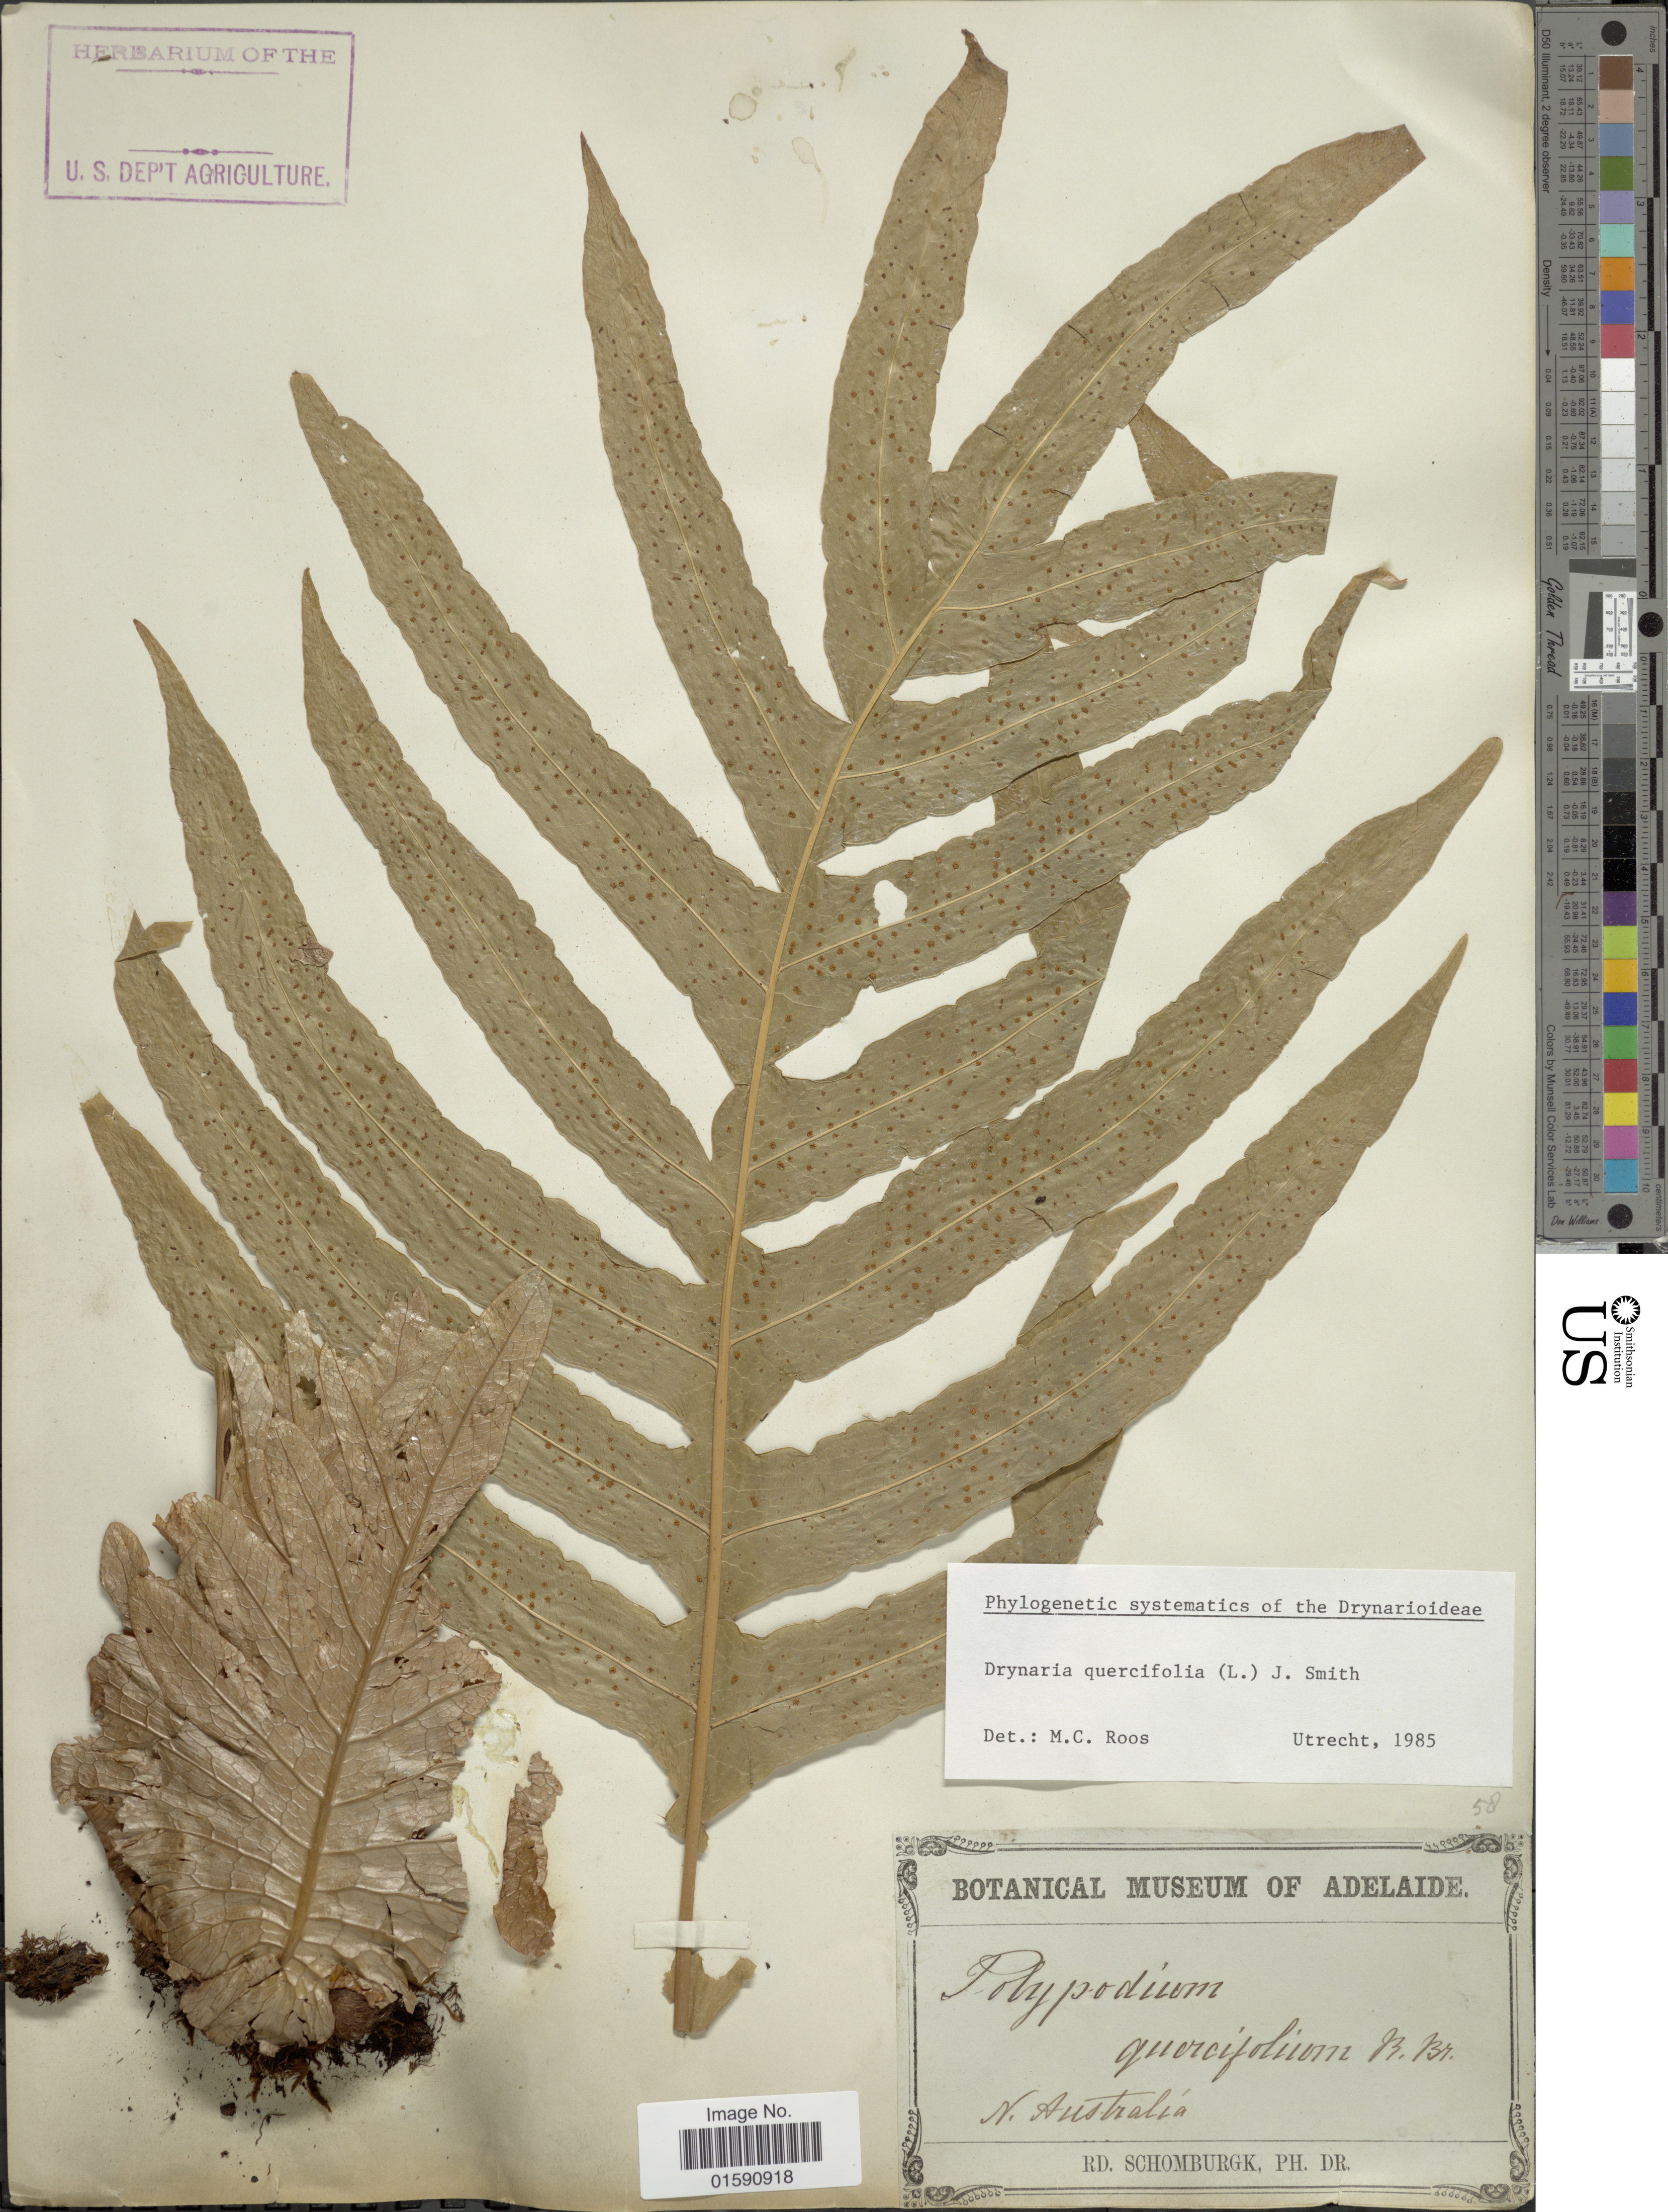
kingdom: Plantae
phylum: Tracheophyta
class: Polypodiopsida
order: Polypodiales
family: Polypodiaceae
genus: Drynaria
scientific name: Drynaria quercifolia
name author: (L.) J. Sm.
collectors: M. R. Schomburgk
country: Australia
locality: N. Australia